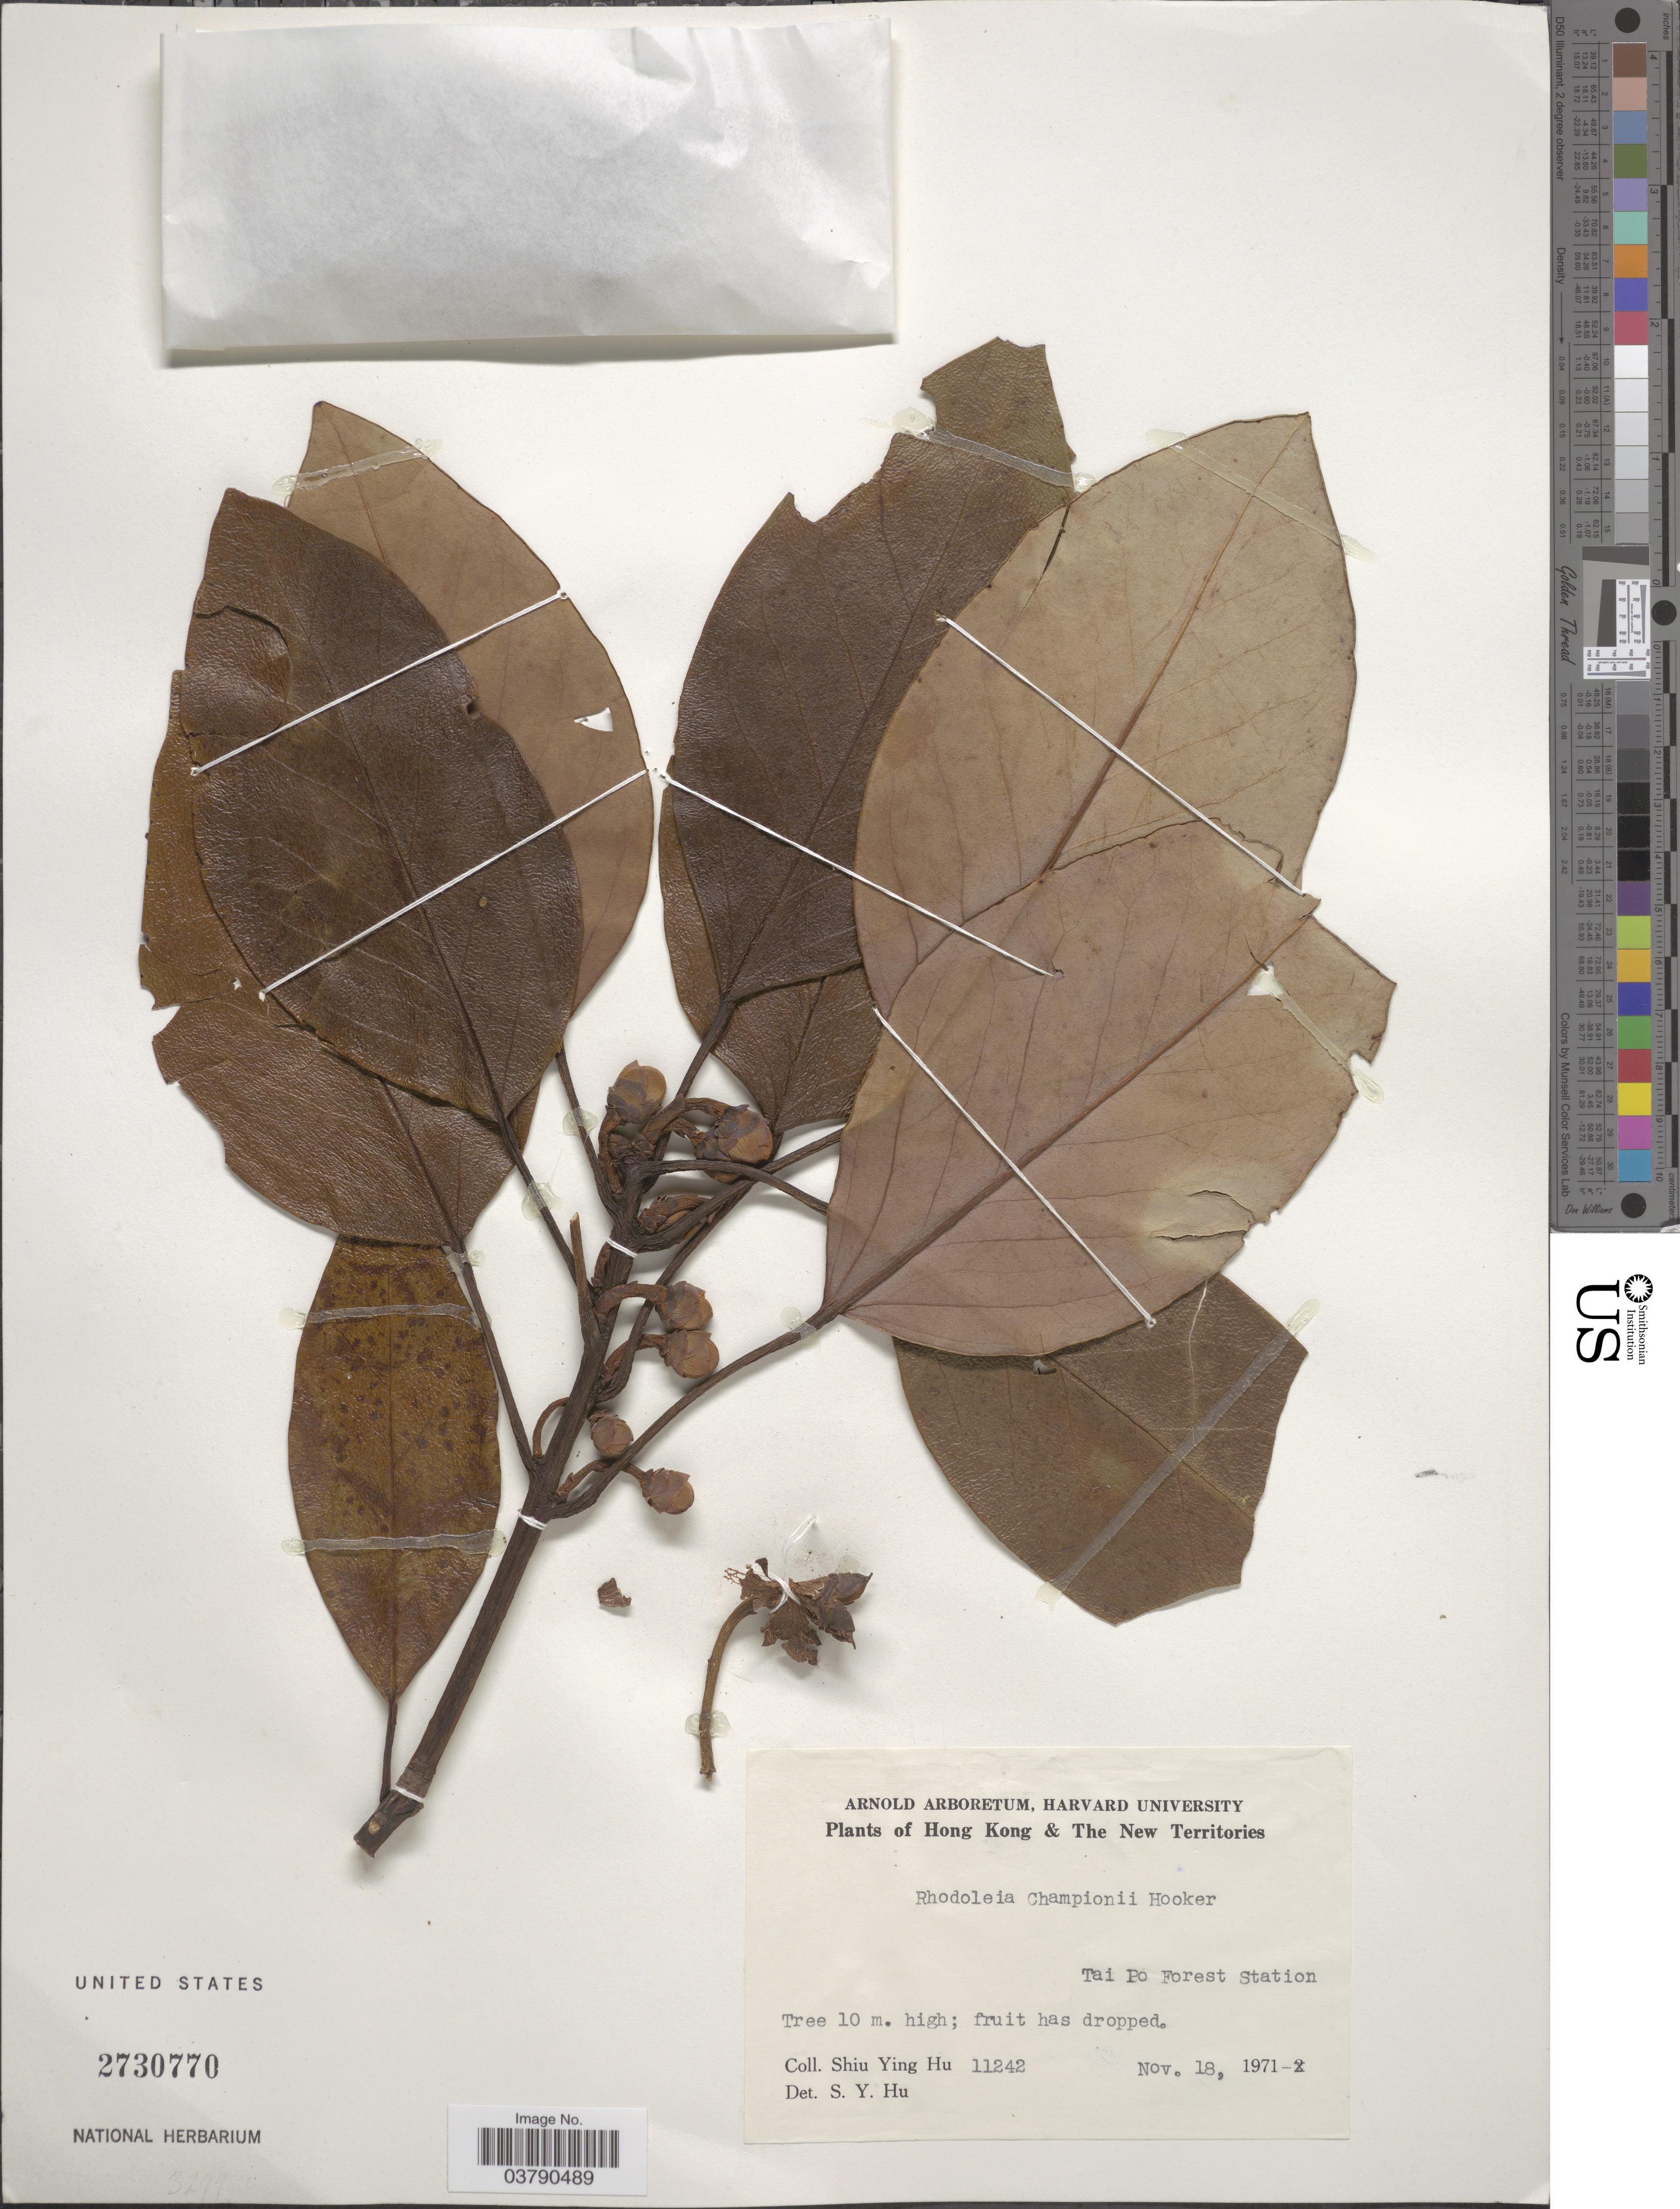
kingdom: Plantae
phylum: Tracheophyta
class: Magnoliopsida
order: Saxifragales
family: Hamamelidaceae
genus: Rhodoleia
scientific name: Rhodoleia championii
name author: Hook. f.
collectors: S. Y. Hu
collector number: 11242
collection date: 1971-11-18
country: China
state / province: Hong Kong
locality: Hong Kong & The New Territories. Tai Po Forest Station.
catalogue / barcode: US 2730770